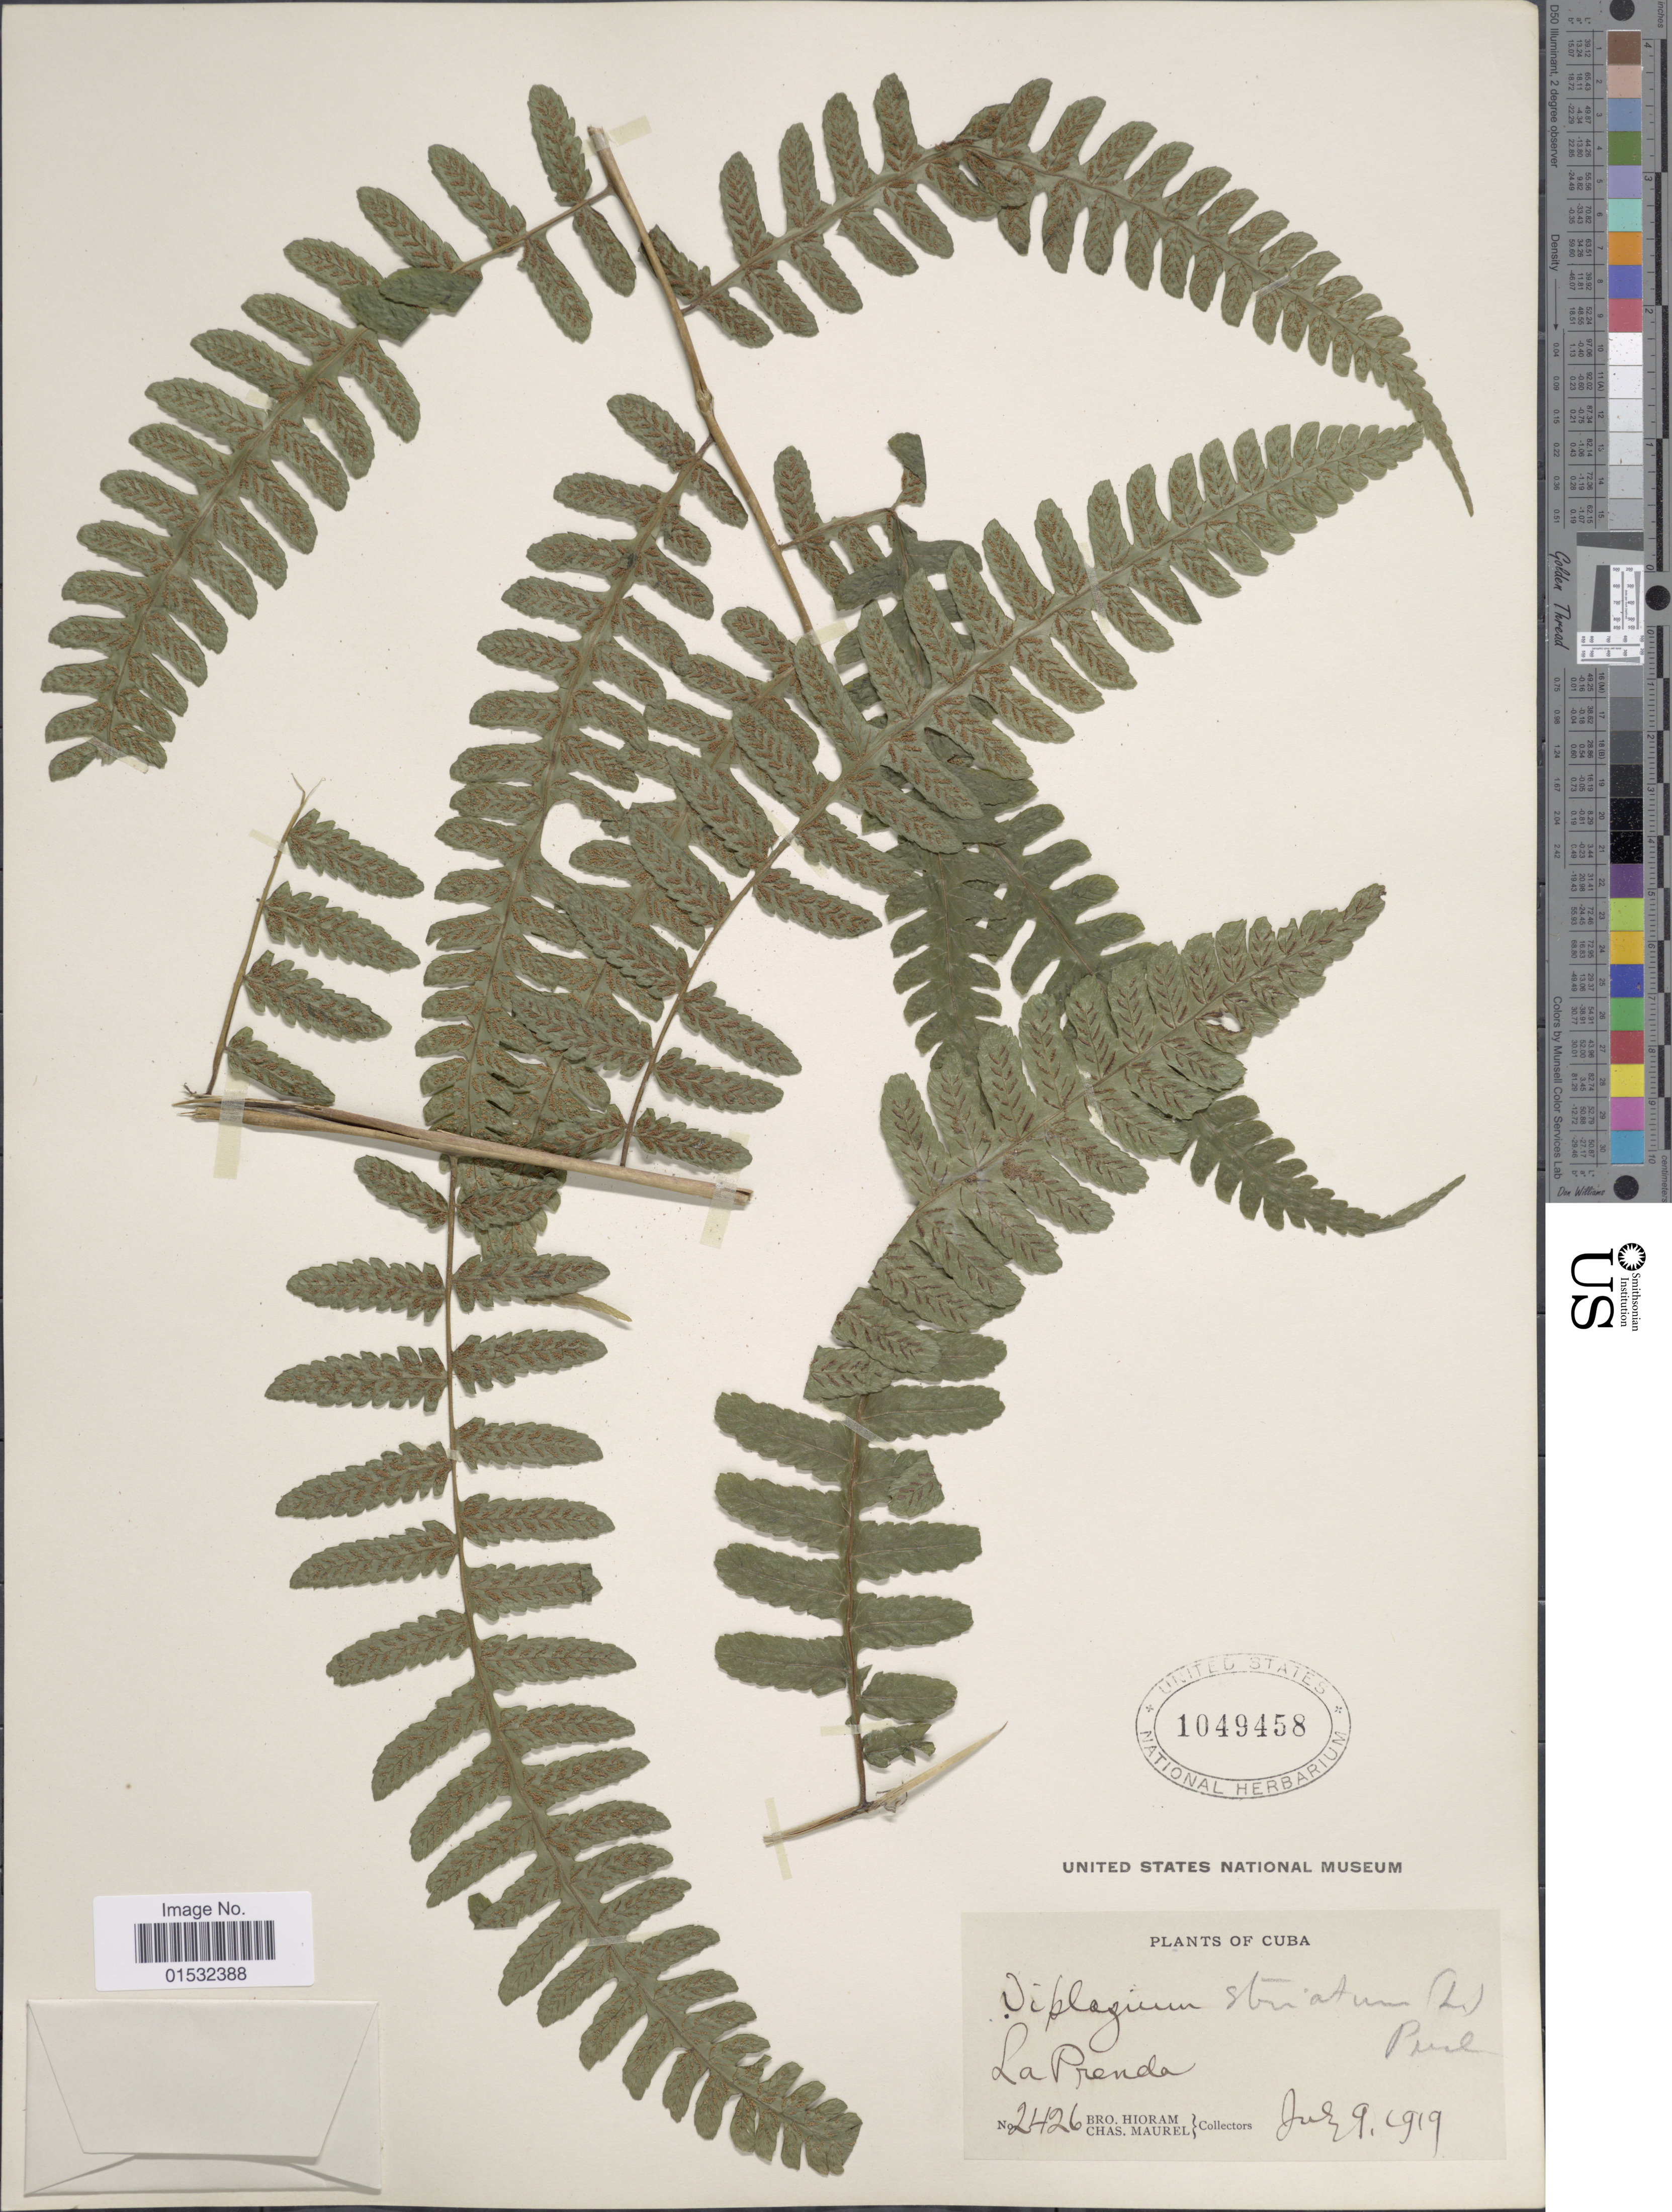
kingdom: Plantae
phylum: Tracheophyta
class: Polypodiopsida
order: Polypodiales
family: Athyriaceae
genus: Diplazium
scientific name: Diplazium striatum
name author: (L.) C. Presl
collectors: Bro. Hioram & C. Maurel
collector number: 2426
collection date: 1919-07-09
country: Cuba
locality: La Prenda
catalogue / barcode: US 1049458